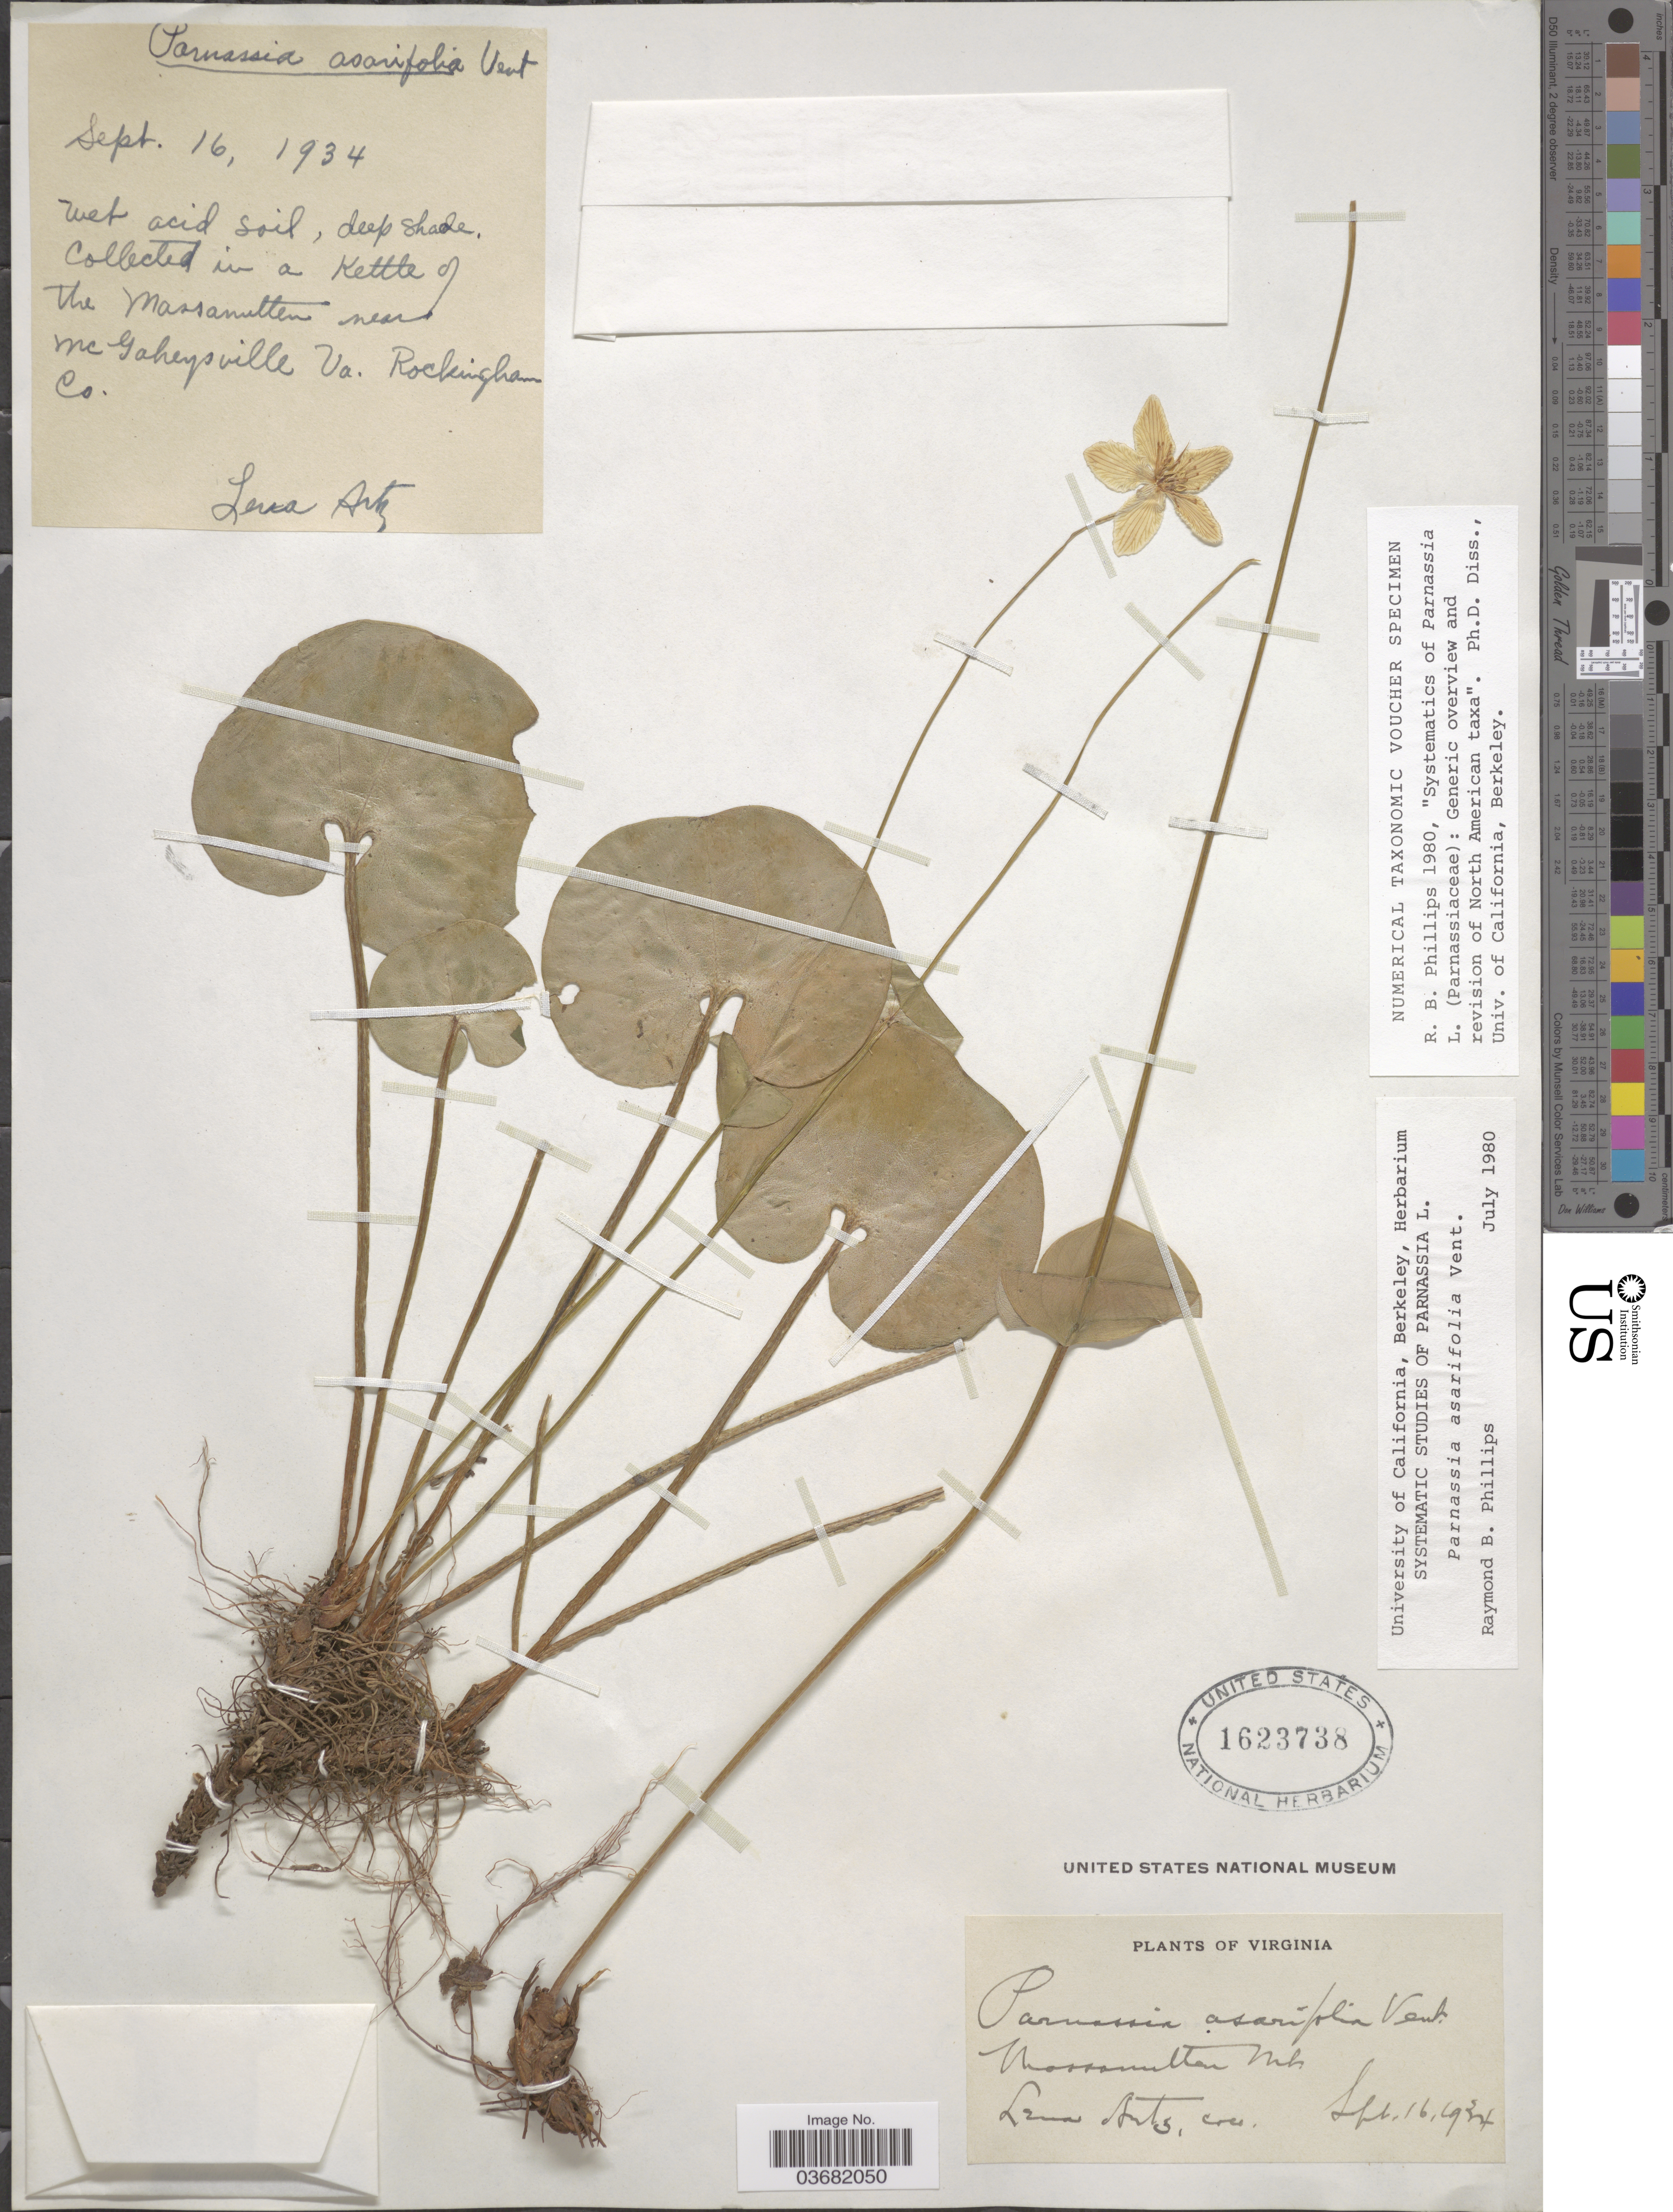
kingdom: Plantae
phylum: Tracheophyta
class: Magnoliopsida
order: Celastrales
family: Parnassiaceae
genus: Parnassia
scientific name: Parnassia asarifolia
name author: Vent.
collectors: L. Artz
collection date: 1934-09-16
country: United States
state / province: Virginia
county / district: Rockingham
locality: In a Kettle of the Massanutten near McGaheysville. Rockingham Co.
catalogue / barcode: US 1623738